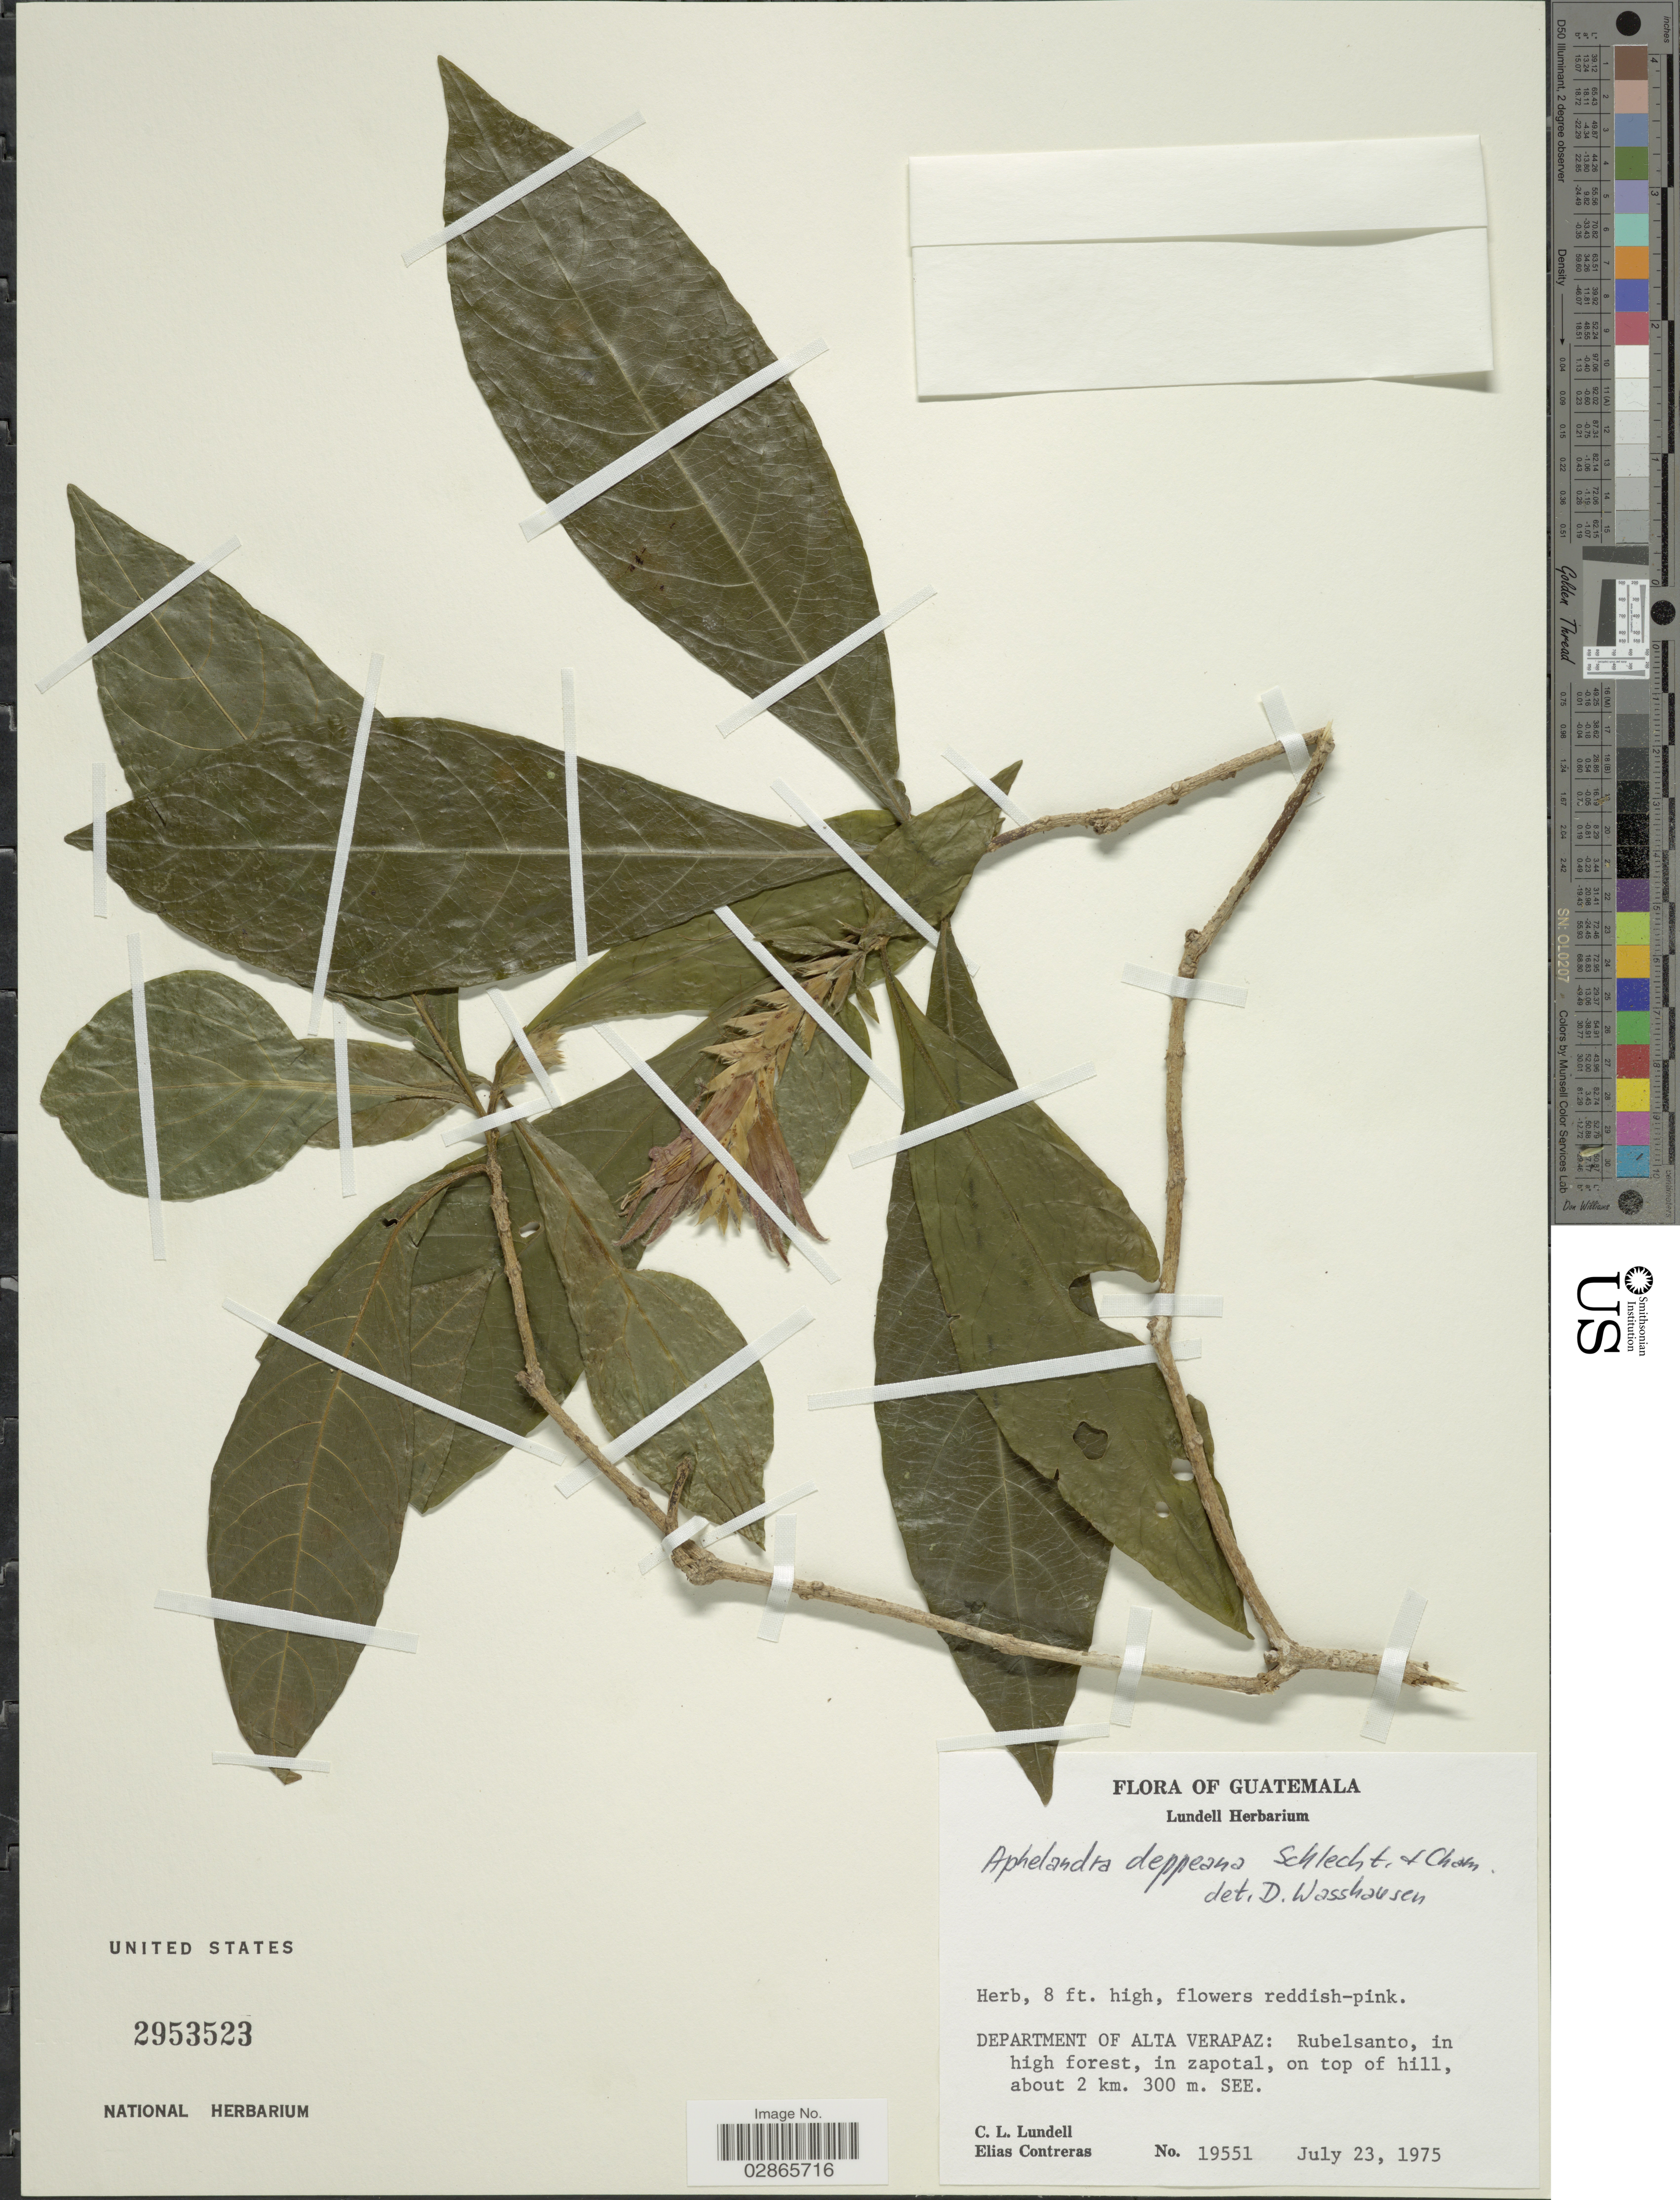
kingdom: Plantae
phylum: Tracheophyta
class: Magnoliopsida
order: Lamiales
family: Acanthaceae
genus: Aphelandra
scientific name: Aphelandra deppeana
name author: Schltdl. & Cham.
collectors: C. L. Lundell & E. Contreras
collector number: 19551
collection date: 1975-07-23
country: Guatemala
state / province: Alta Verapaz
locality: Department of Alta Verapaz: Rubelsanto, in high forest, in zapotel, on top of hill, about 2 km. SEE.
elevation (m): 300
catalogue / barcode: US 2953523